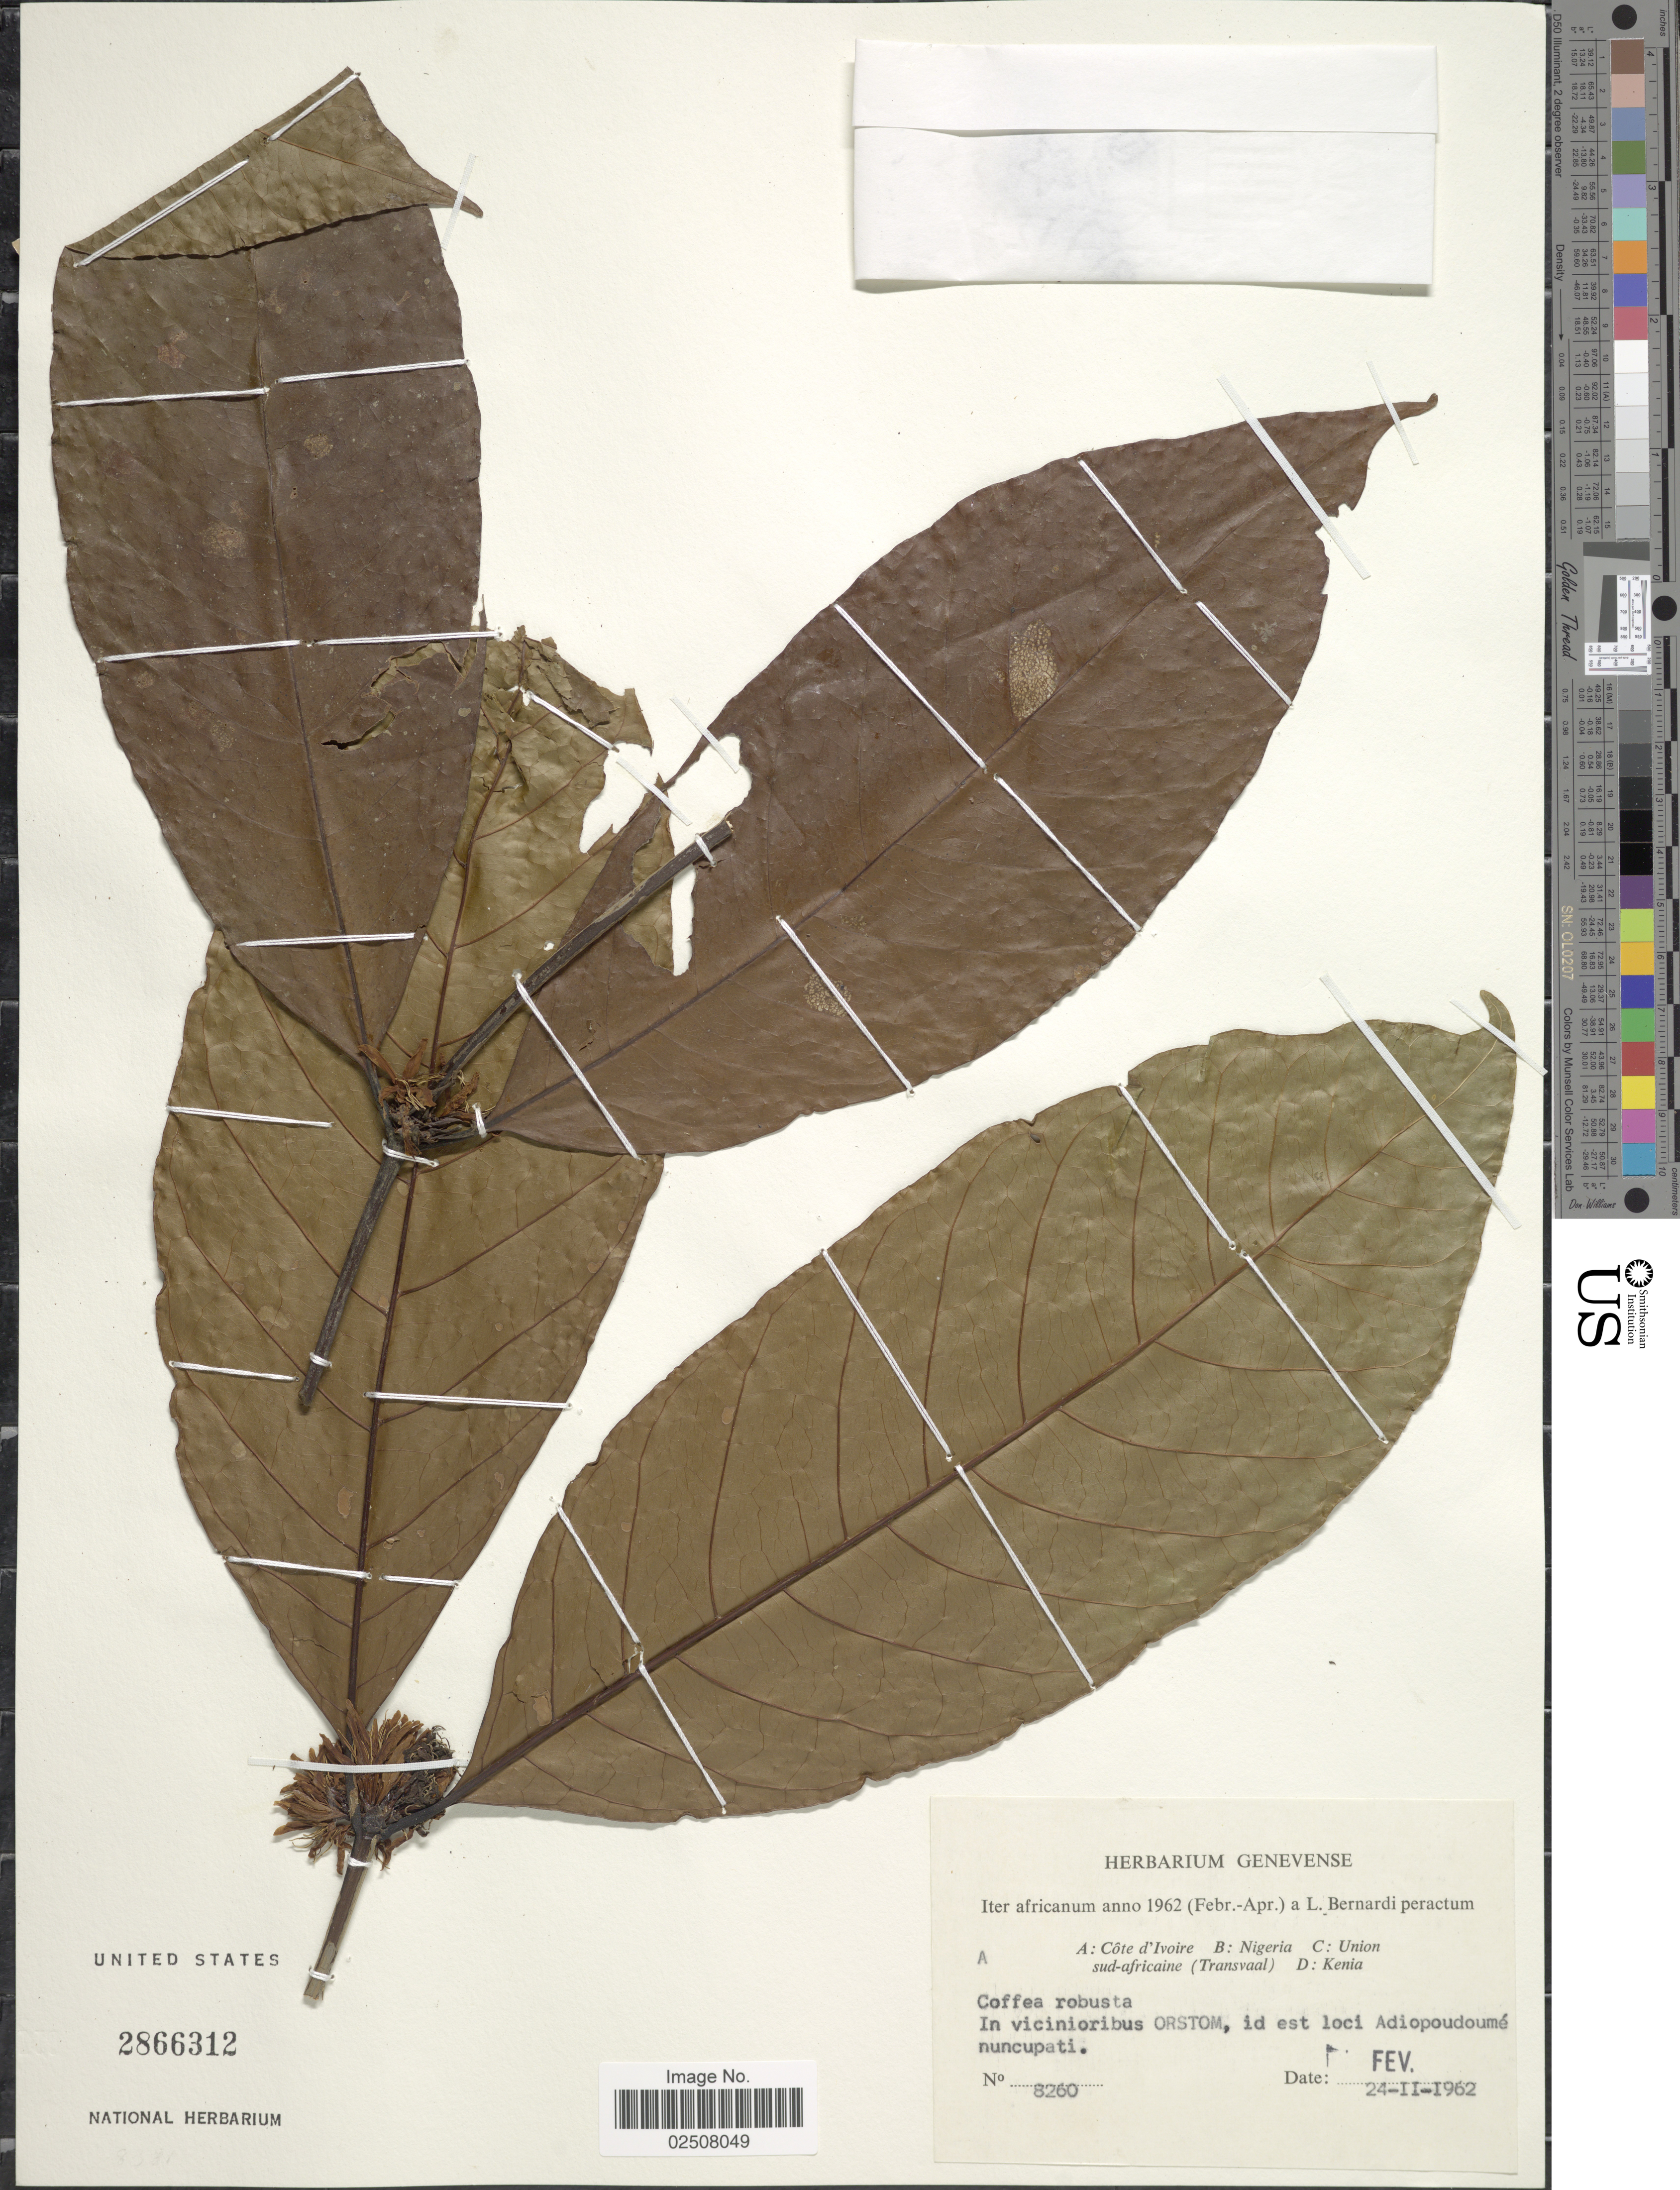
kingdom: Plantae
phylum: Tracheophyta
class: Magnoliopsida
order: Gentianales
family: Rubiaceae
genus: Coffea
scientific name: Coffea robusta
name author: L. Linden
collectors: L. Bernardi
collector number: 8260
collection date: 1962-02-24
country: Ivory Coast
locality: Côte d'Ivoire, In vicinioribus ORSTOM, id est loci Adiopoudoumé nuncupati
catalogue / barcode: US 2866312